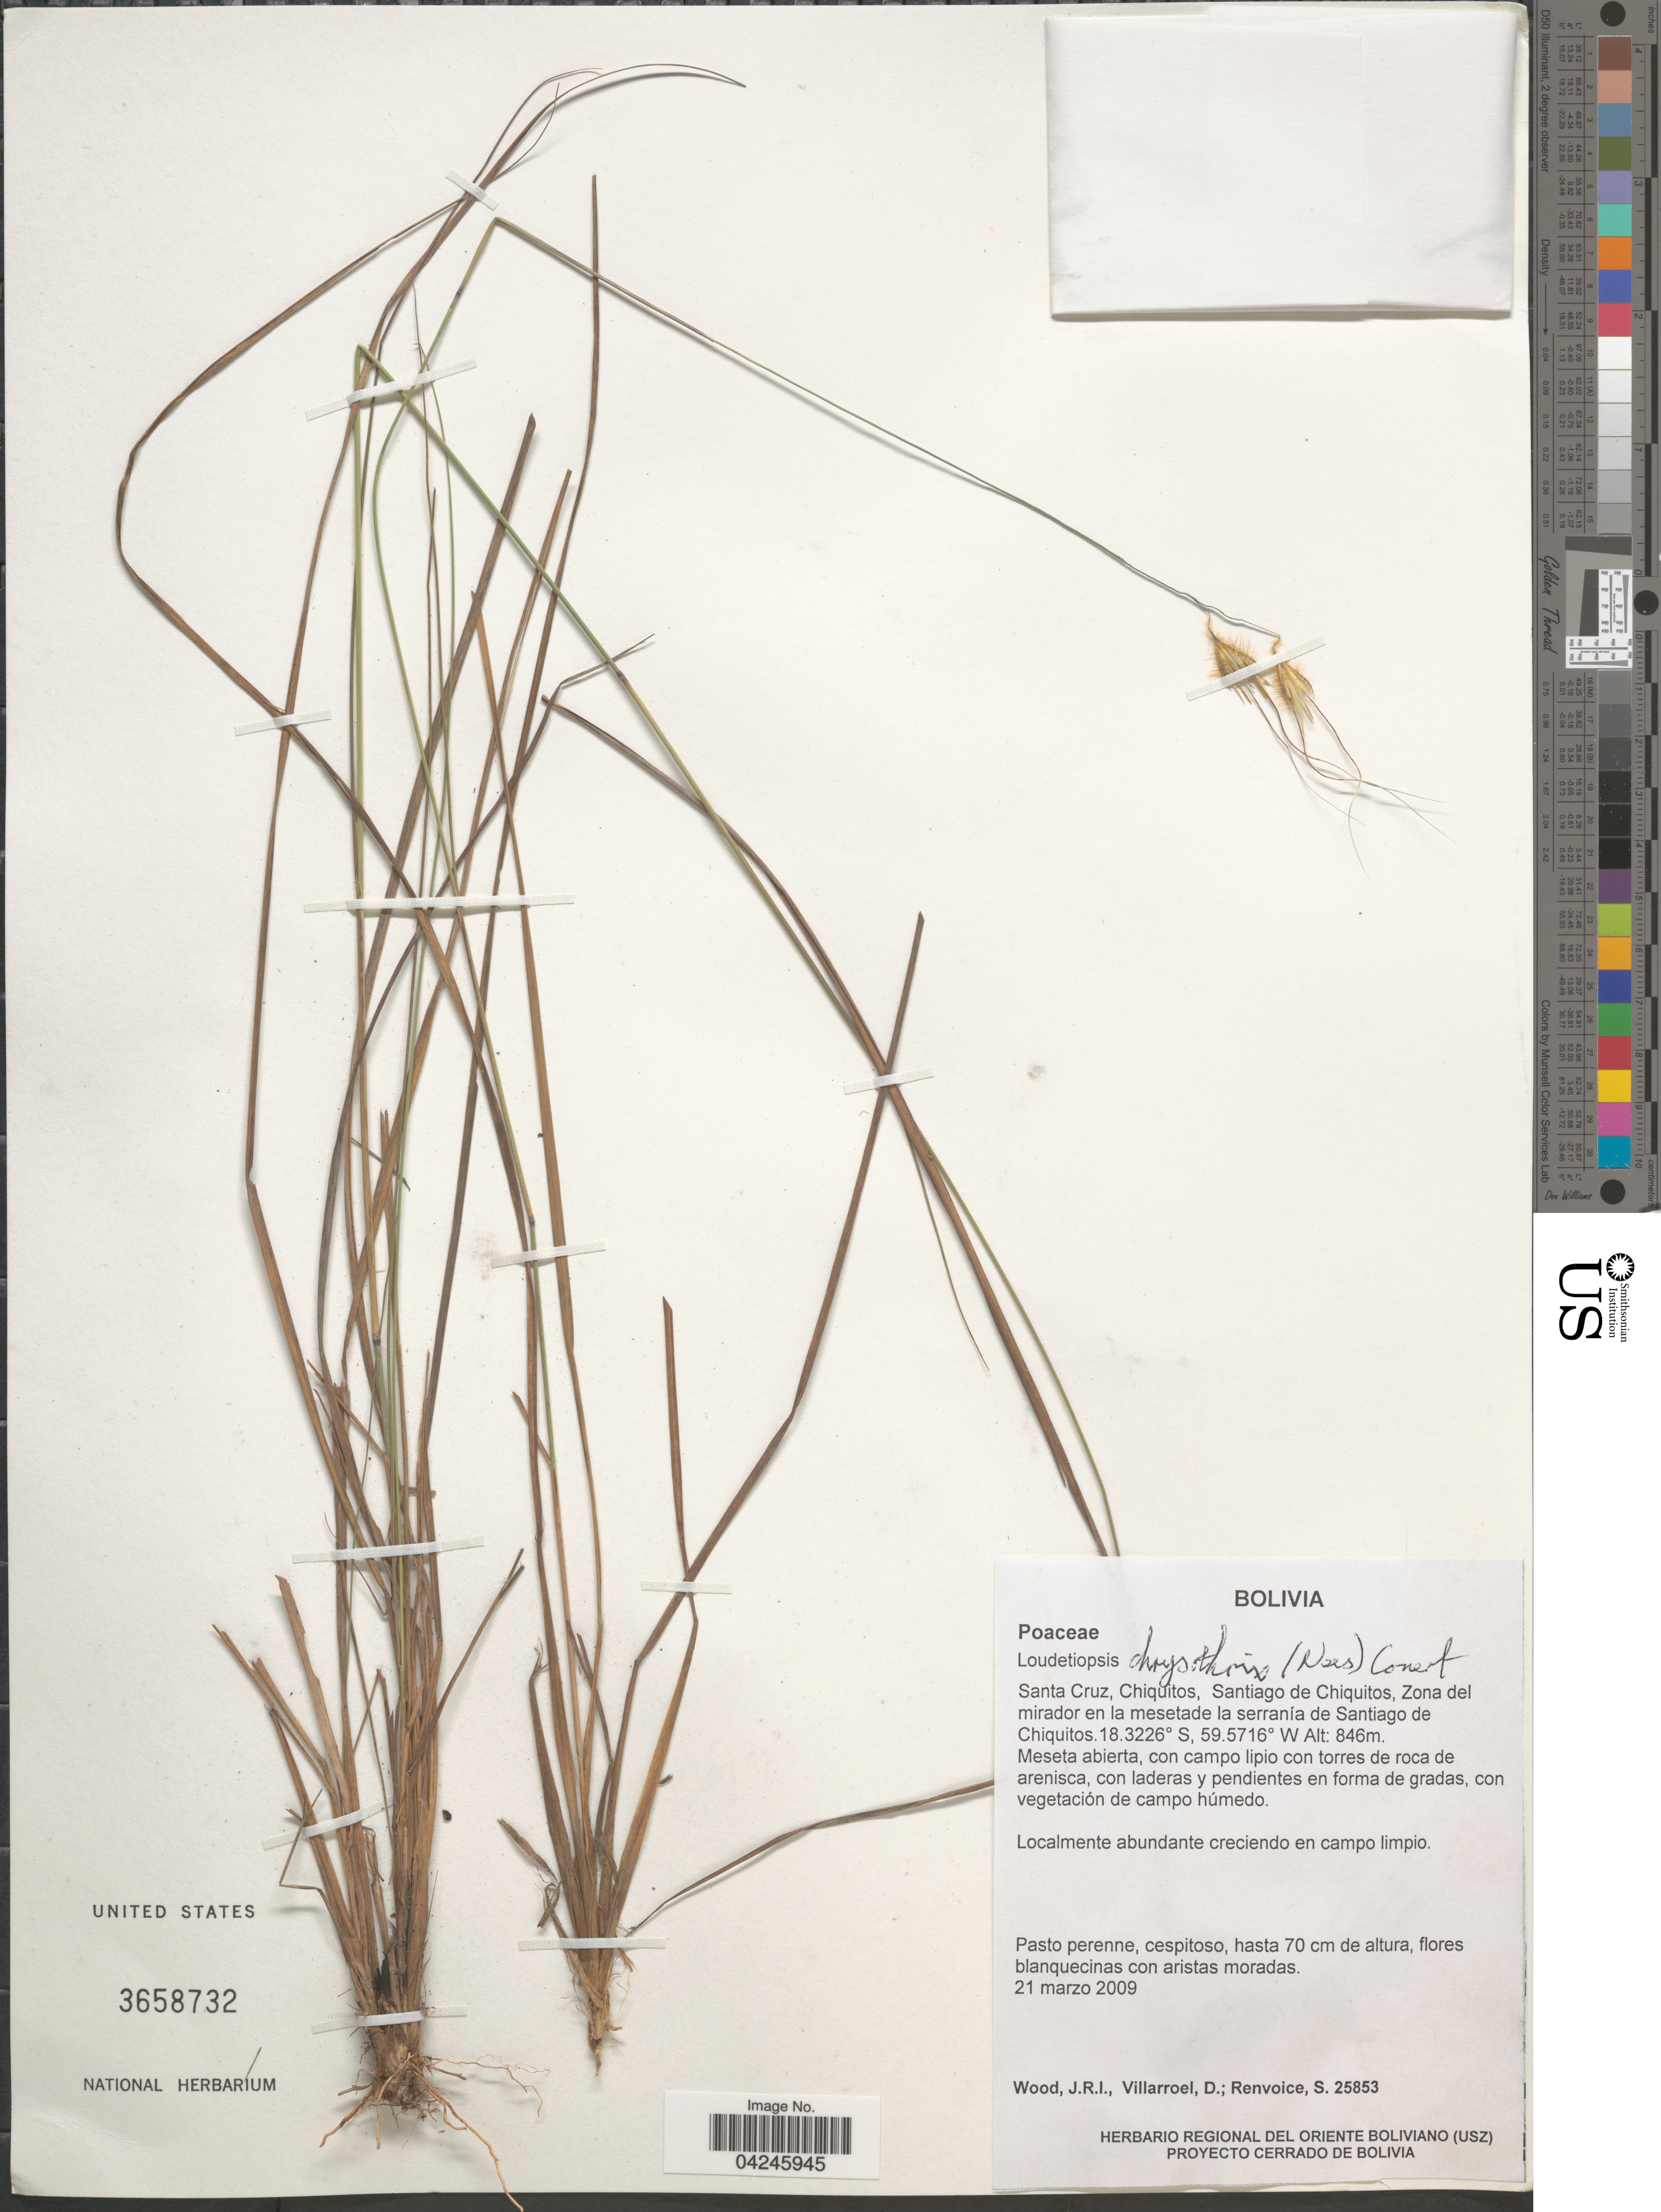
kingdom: Plantae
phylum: Tracheophyta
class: Liliopsida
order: Poales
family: Poaceae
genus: Loudetiopsis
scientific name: Loudetiopsis chrysothrix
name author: (Nees) Conert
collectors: J. R. I. Wood, D. Villarroel & S. Renvoice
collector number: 25853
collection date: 2009-03-21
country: Bolivia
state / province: Santa Cruz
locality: Chiquitos, Santiago de Chiquitos, Zona del mirador en la mesetade la serranía de Santiago de Chiquitos. Localmente abundante creciendo en campo limpio.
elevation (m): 846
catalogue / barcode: US 3658732